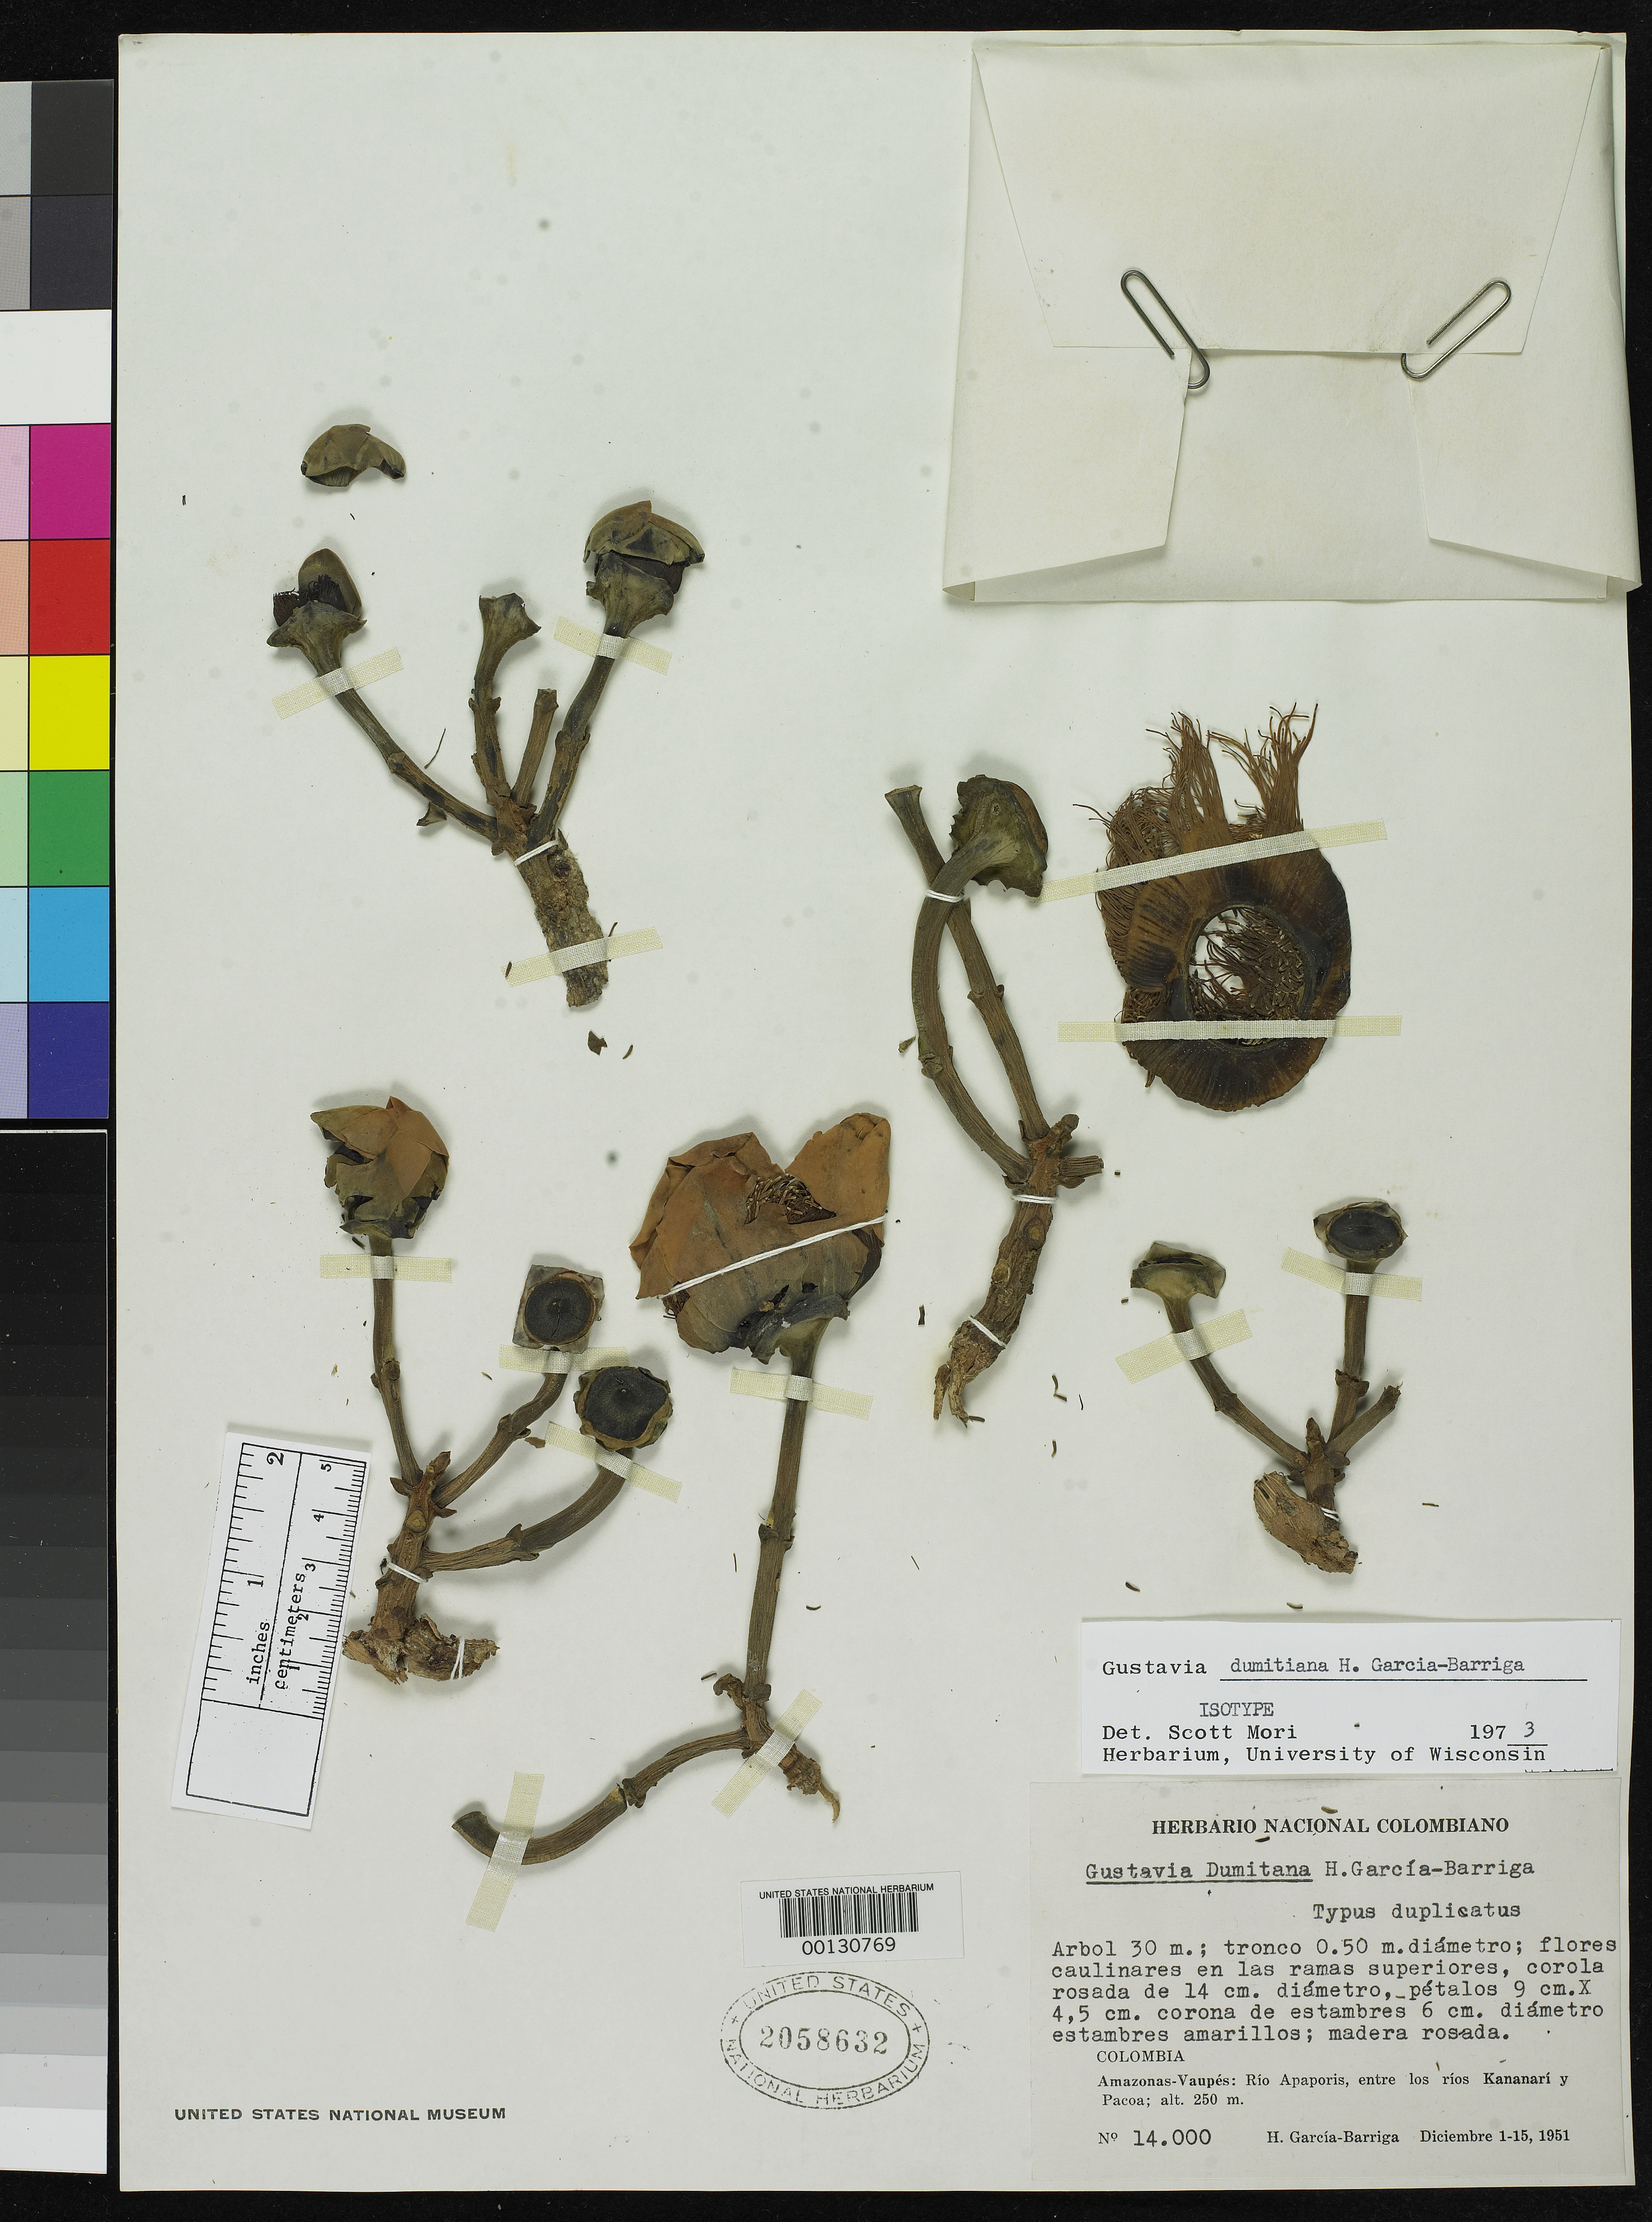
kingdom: Plantae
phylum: Tracheophyta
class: Magnoliopsida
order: Ericales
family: Lecythidaceae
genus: Gustavia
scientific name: Gustavia dumitana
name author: García-Barr.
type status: Isotype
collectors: H. García Barriga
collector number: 14000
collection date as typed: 01 Dec 1951 to 15 Dec 1951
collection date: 1951-12-01/1951-12-15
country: Colombia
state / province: Amazônas / Vaupés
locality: Rio Apaporis, entre los Rio Kananari & Pacoa.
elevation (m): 250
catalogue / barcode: US 2058632